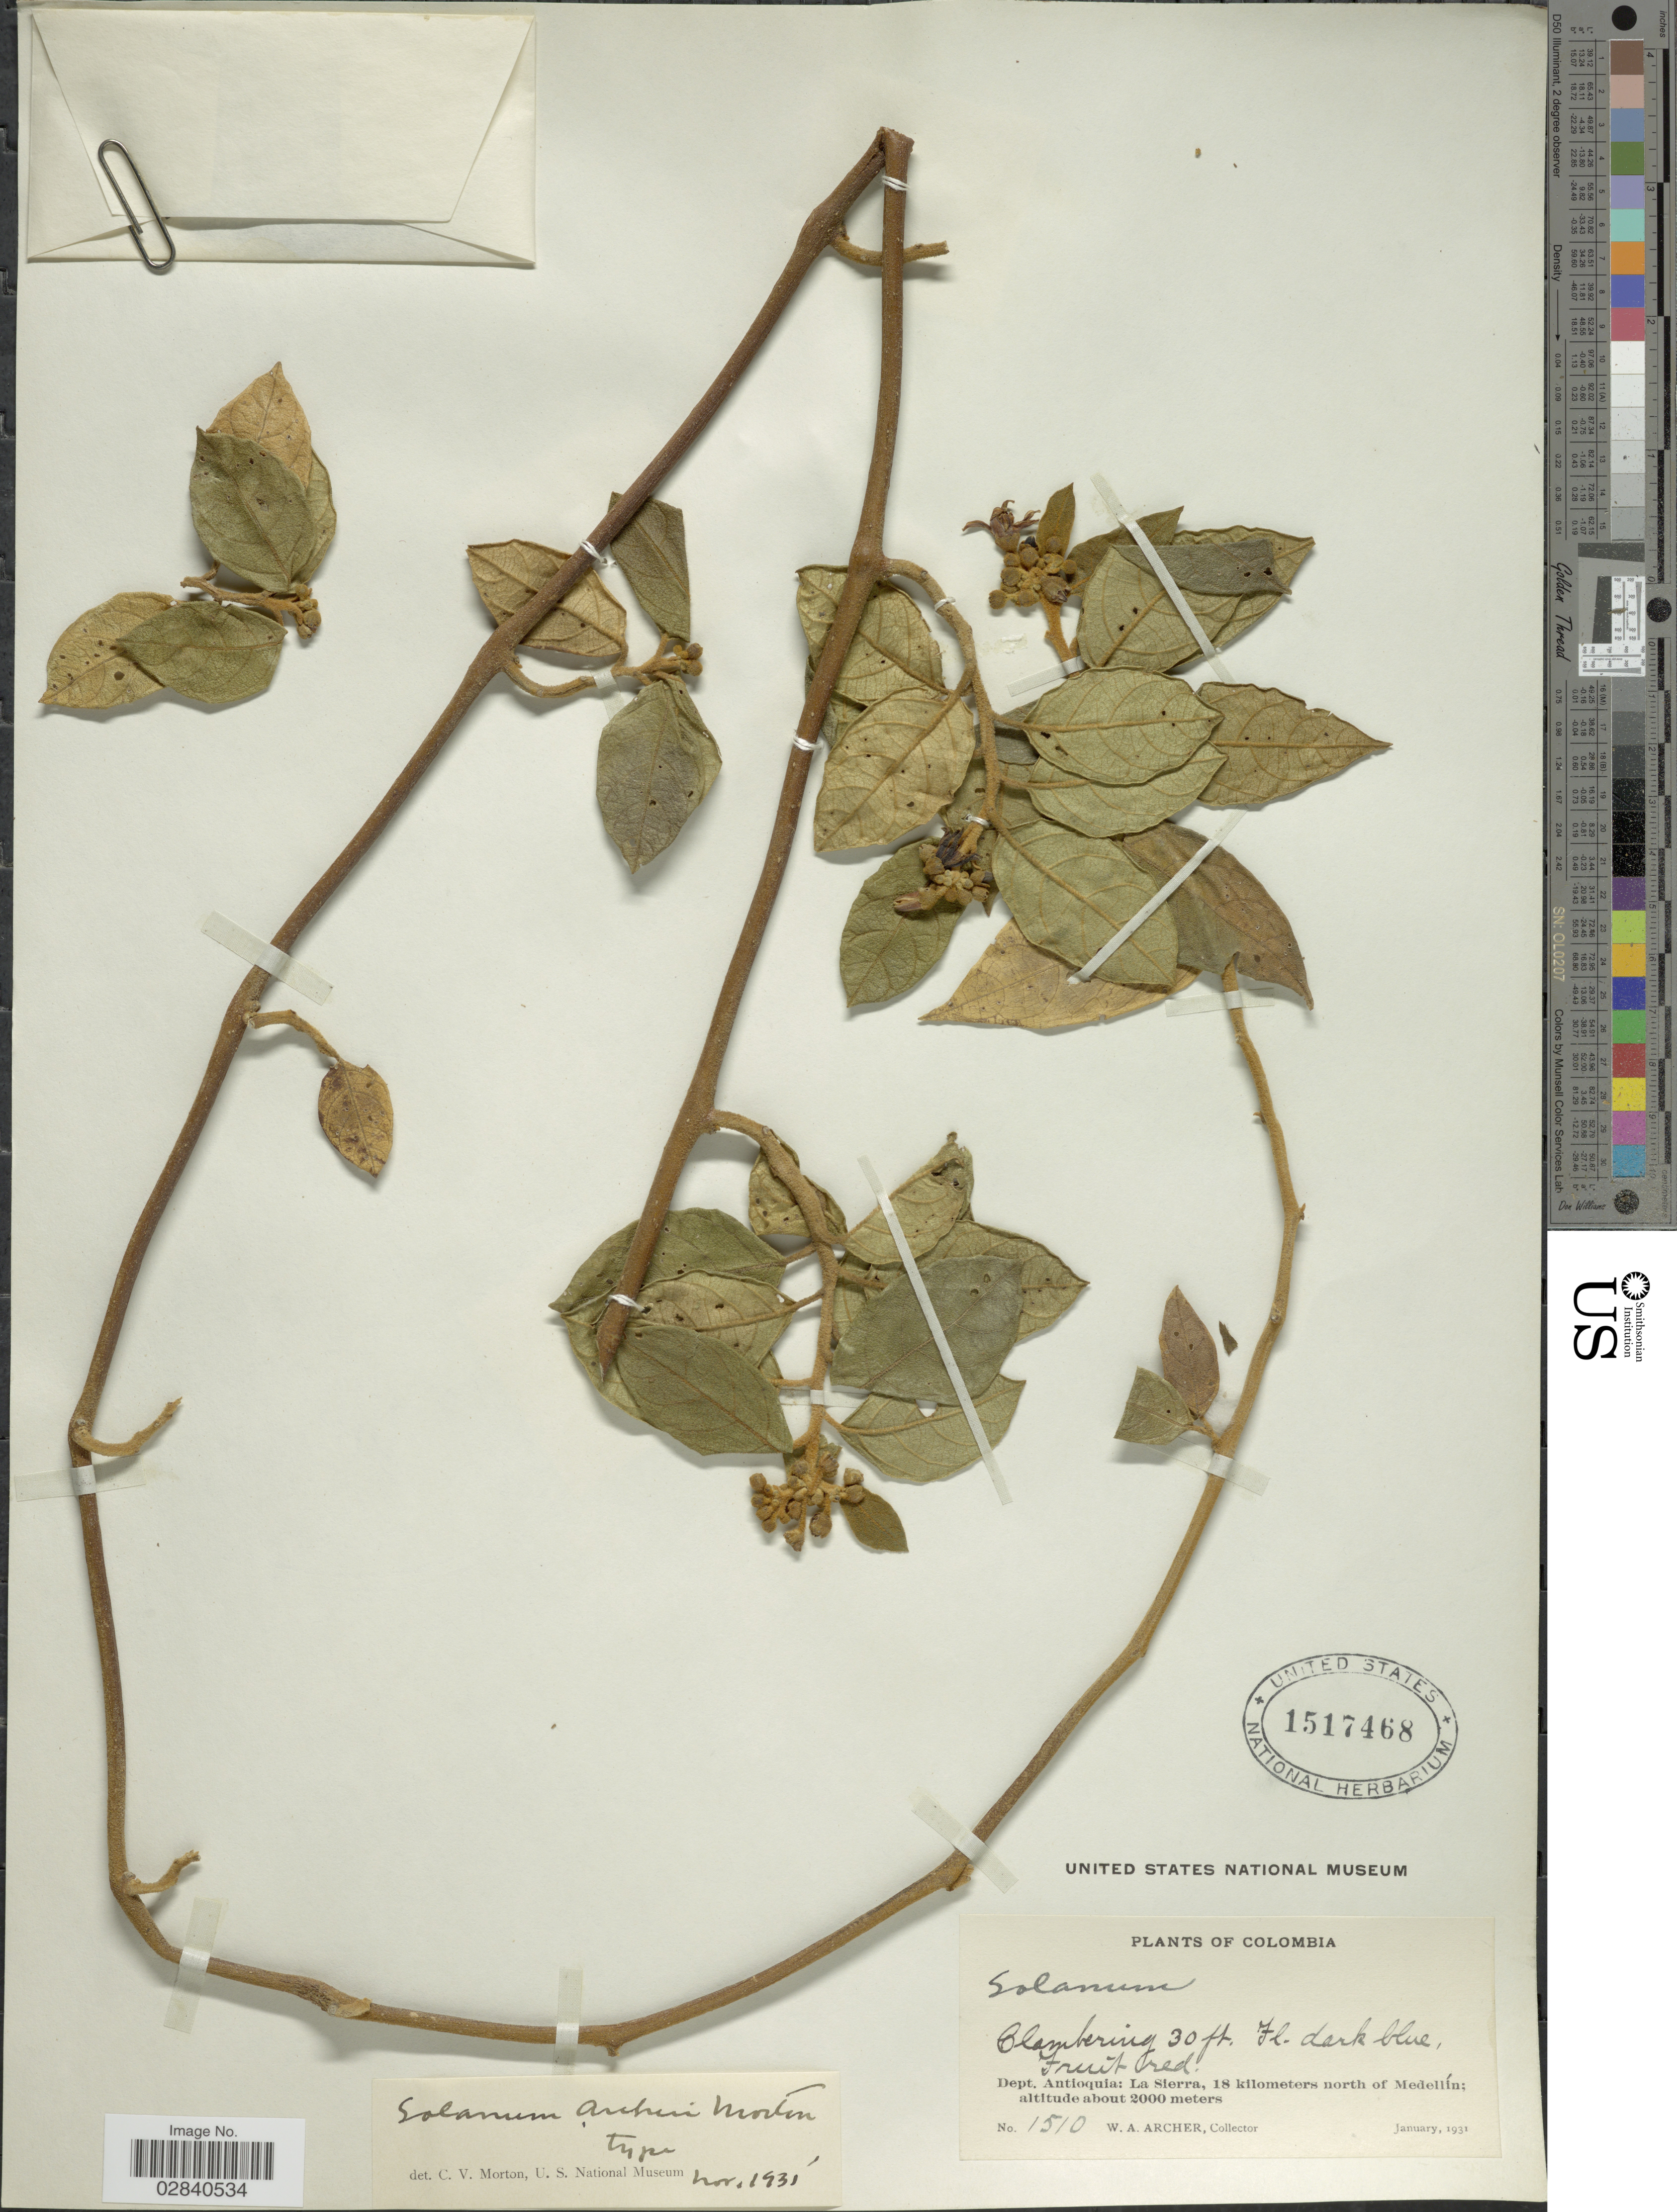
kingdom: Plantae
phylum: Tracheophyta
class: Magnoliopsida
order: Solanales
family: Solanaceae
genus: Lycianthes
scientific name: Lycianthes sp.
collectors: W. A. Archer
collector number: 1510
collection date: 1931-01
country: Colombia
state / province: Antioquia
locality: Dept. Antioquia: La Sierra, 18 kilometers north of Medellín.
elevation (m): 2000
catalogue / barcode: US 1517468